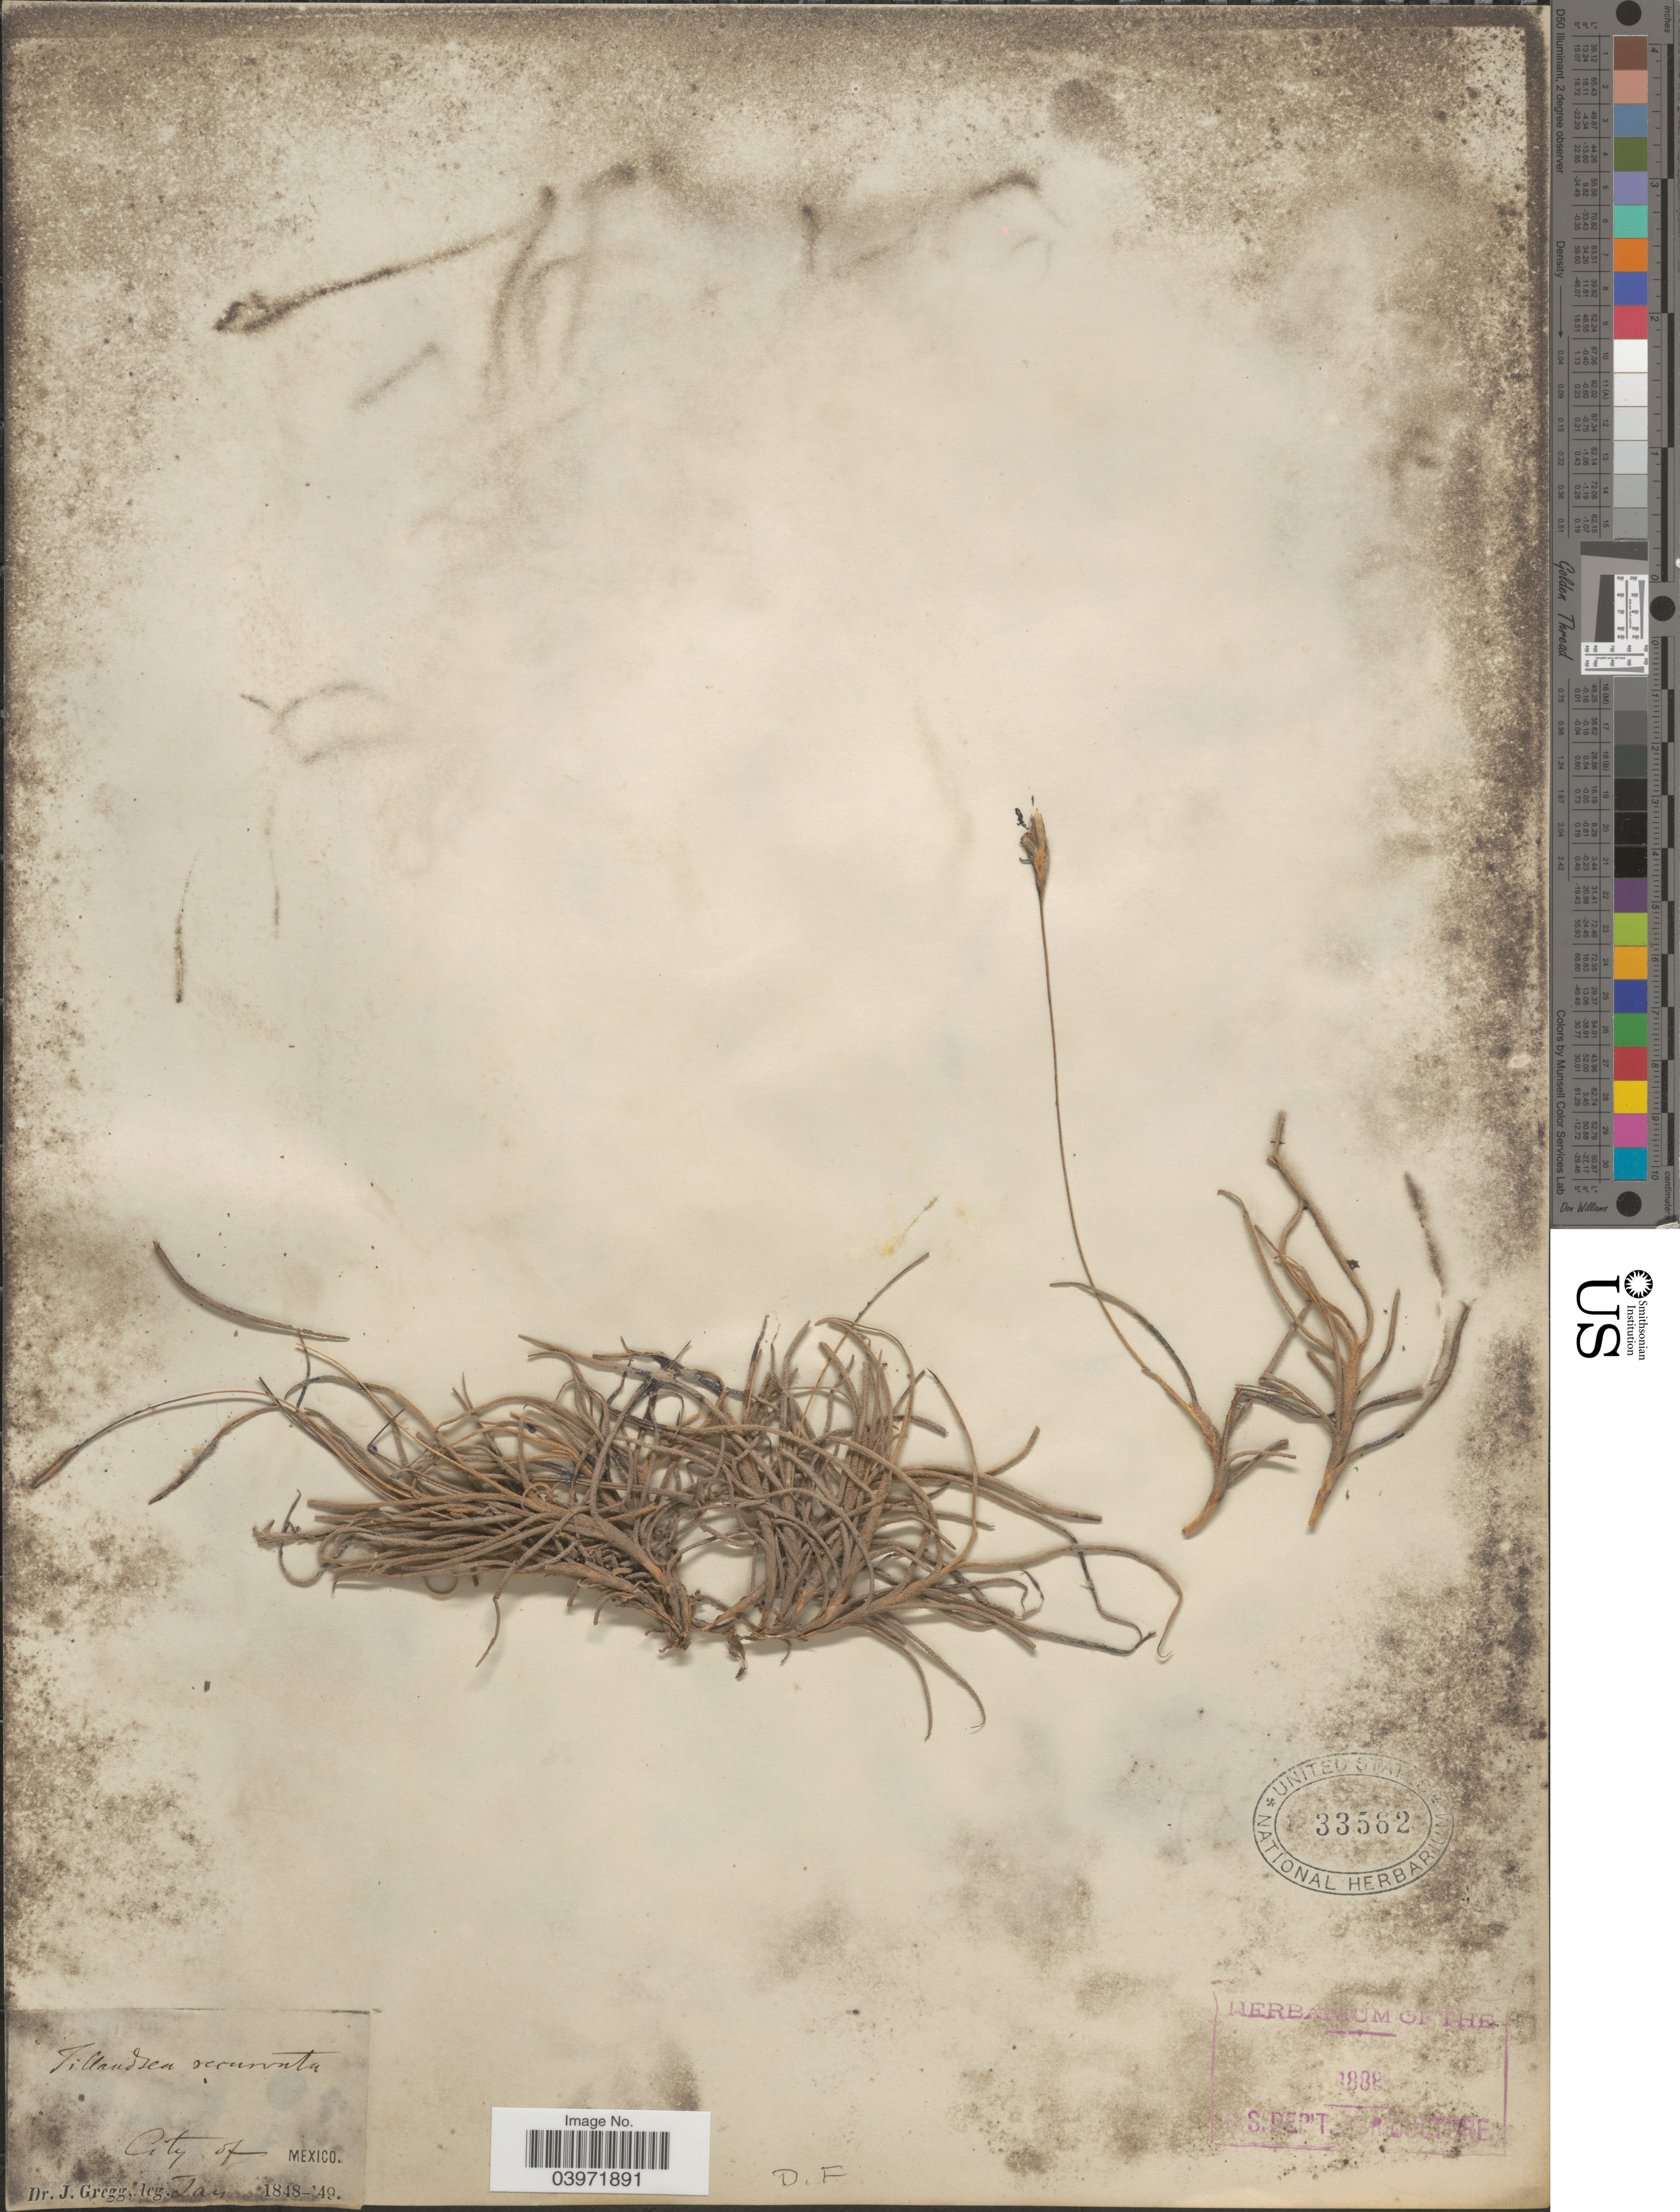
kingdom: Plantae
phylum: Tracheophyta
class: Liliopsida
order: Poales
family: Bromeliaceae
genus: Tillandsia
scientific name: Tillandsia recurvata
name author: L.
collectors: J. Gregg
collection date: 1848-01/1849-01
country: Mexico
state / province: Distrito Federal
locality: City of Mexico. D.F.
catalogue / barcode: US 33562